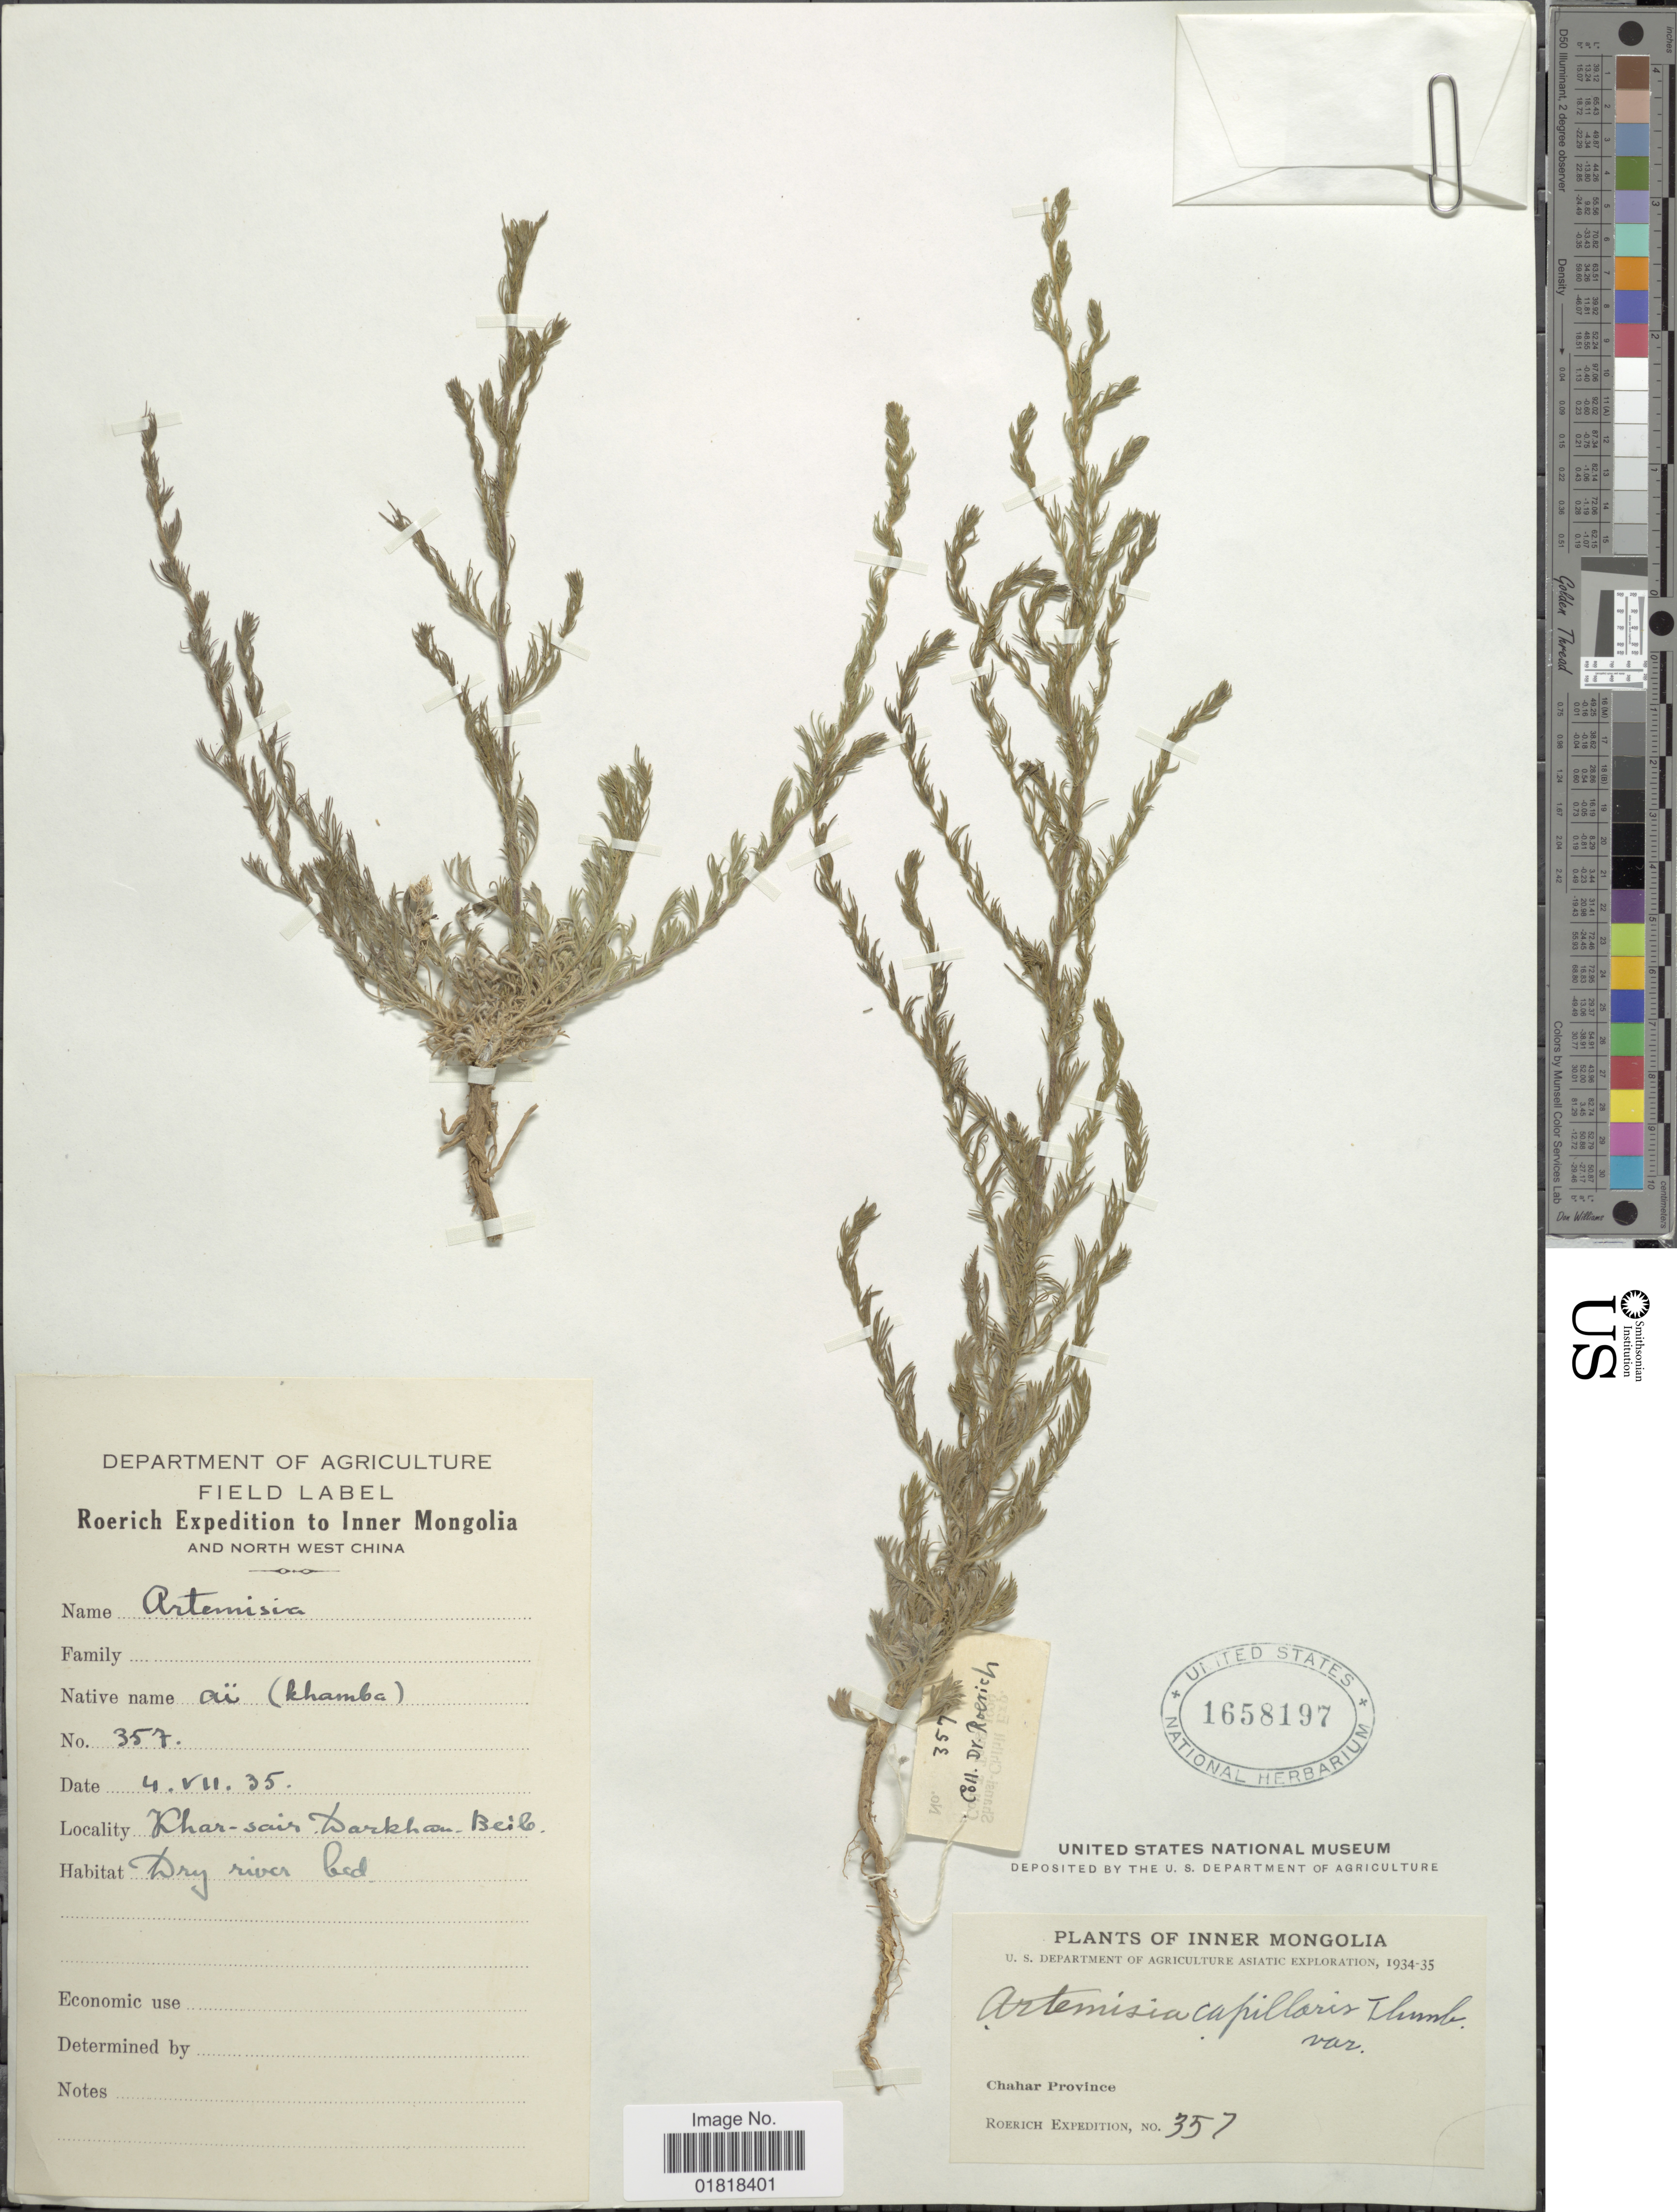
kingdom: Plantae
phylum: Tracheophyta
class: Magnoliopsida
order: Asterales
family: Asteraceae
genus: Artemisia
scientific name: Artemisia capillaris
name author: Thunb.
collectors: Roerich Expedition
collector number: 357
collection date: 1935-07-04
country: China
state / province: Nei Monggol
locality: Inner Mongolia, Chahar Province, Kahr-sair Darkhan Beil.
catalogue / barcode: US 1658197